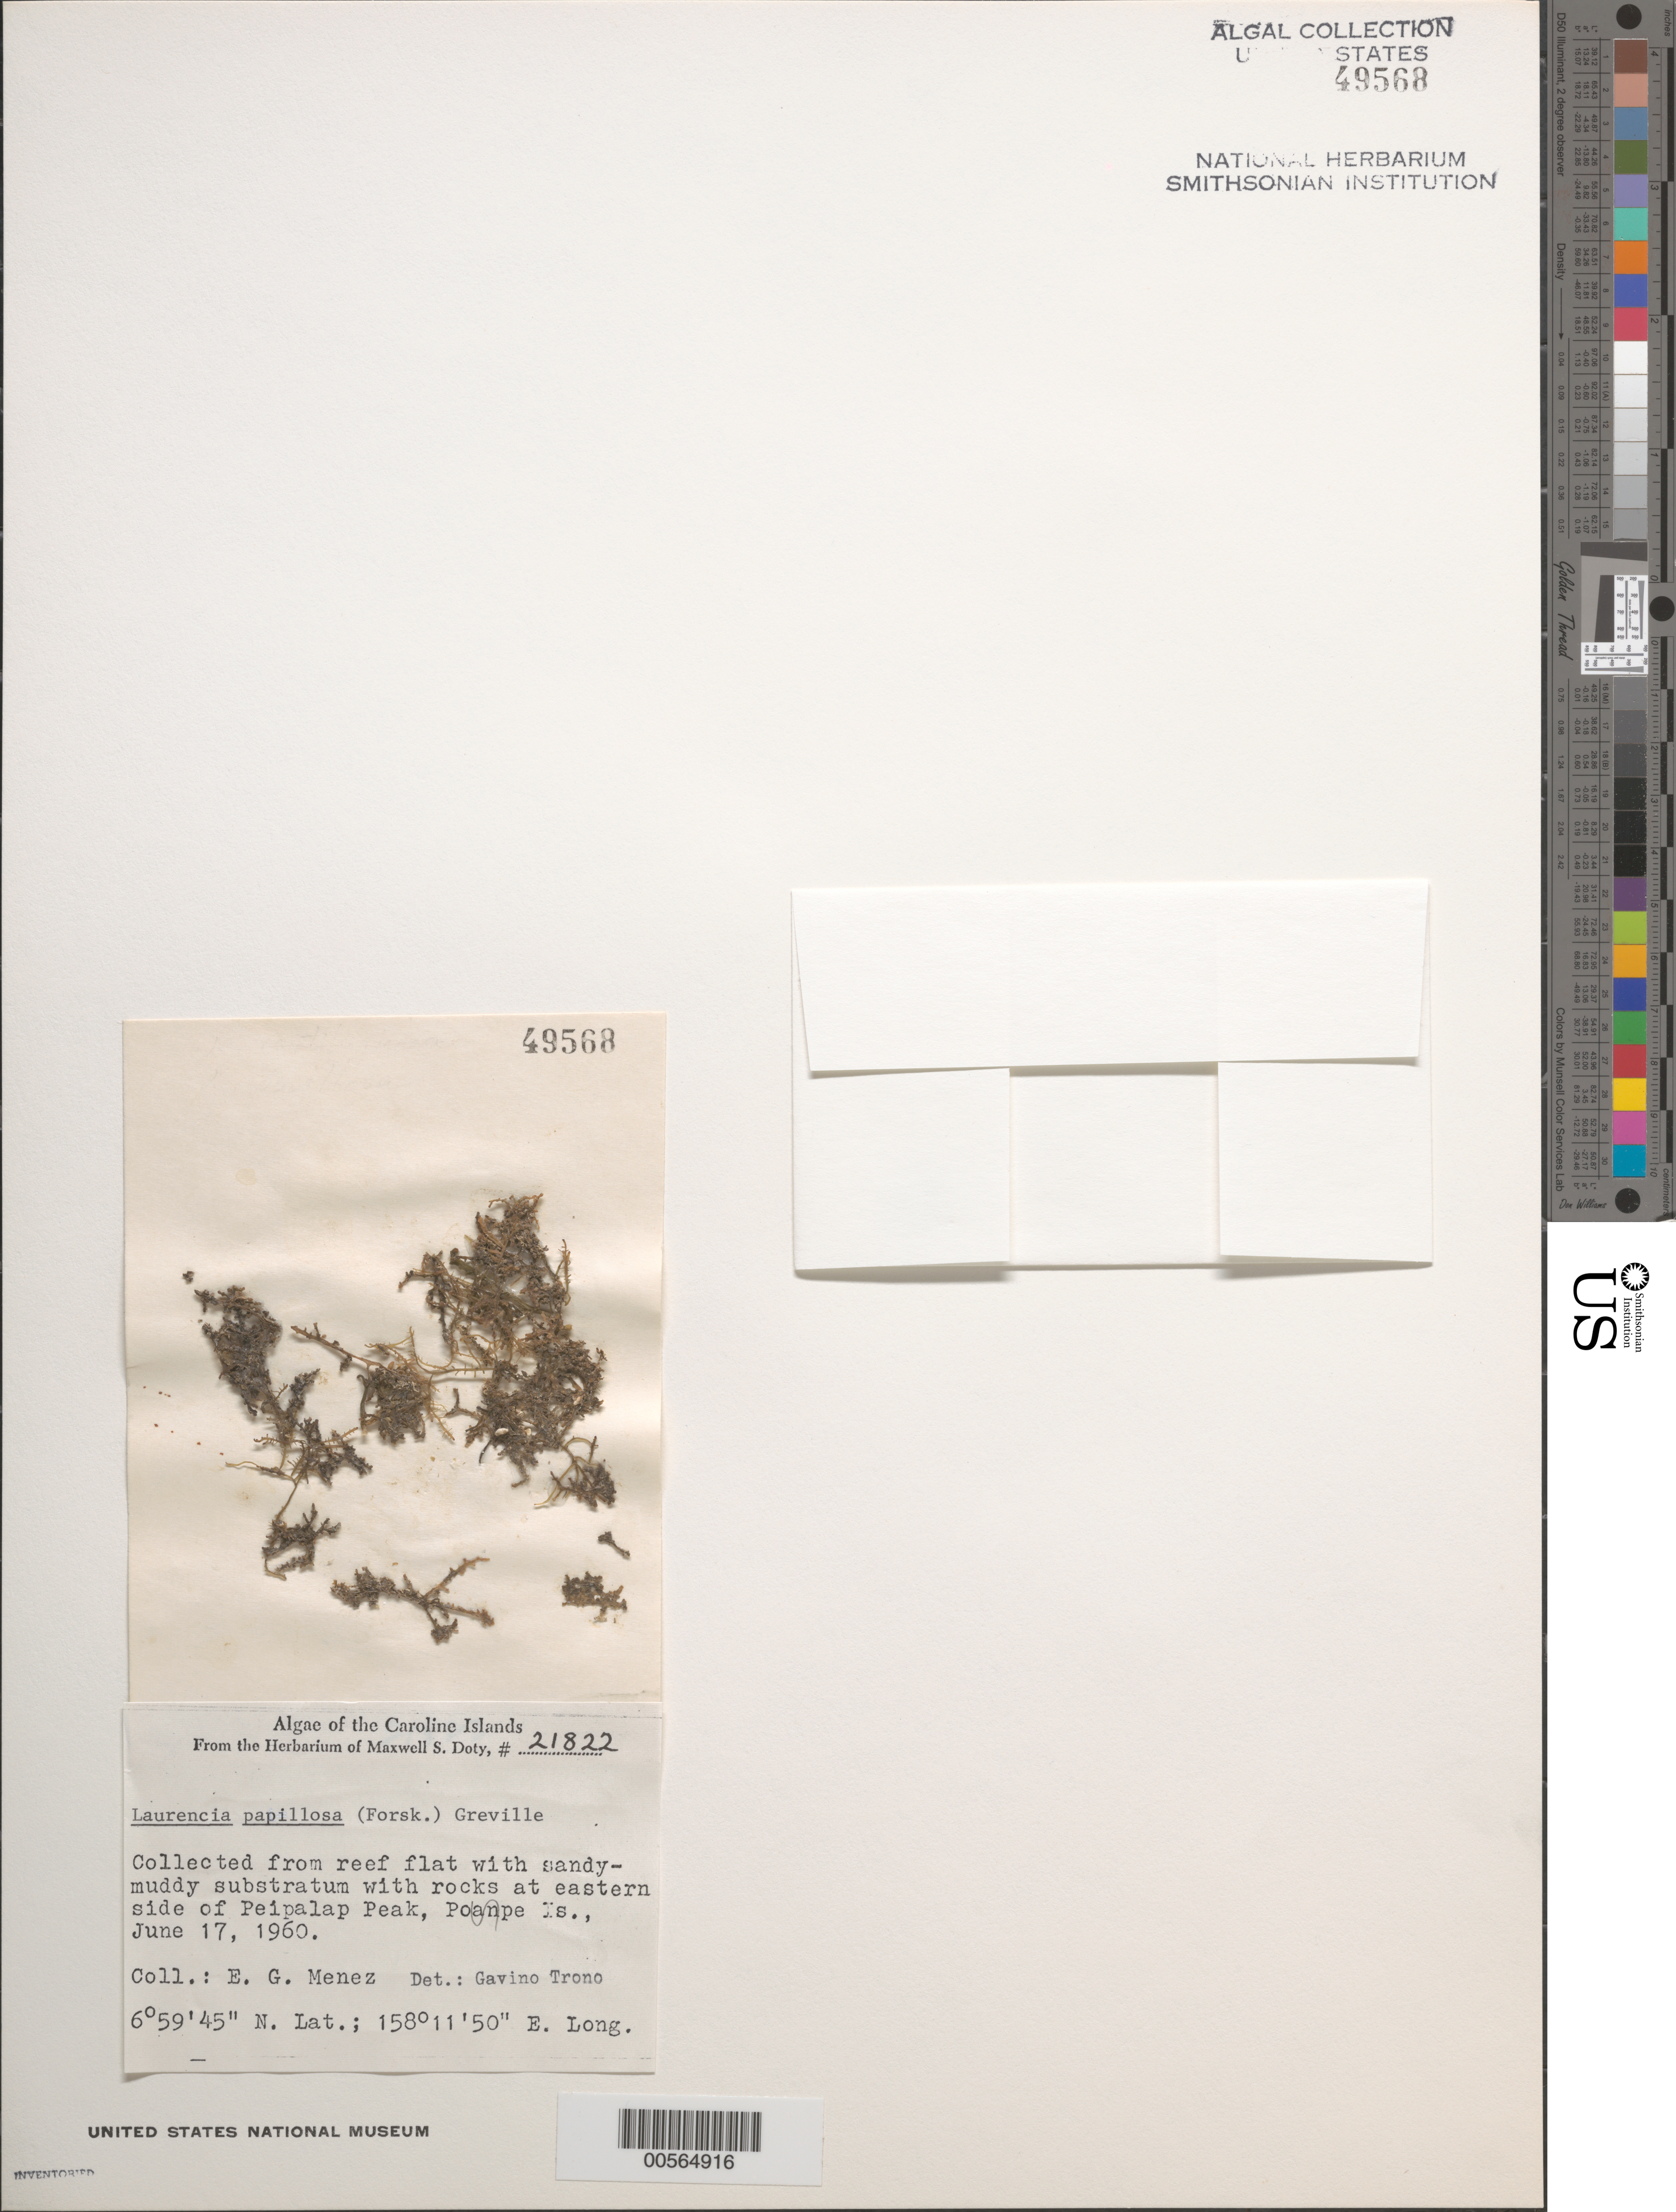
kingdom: Plantae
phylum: Rhodophyta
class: Florideophyceae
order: Ceramiales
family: Rhodomelaceae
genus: Palisada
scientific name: Palisada perforata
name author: (Bory) K.W. Nam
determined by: Algae name updating Project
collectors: Meñez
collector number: MSD 21822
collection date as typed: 17 Jun 1960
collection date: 1960-06-17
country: Micronesia, Federated States of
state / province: Pohnpei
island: Pohnpei [Ponape]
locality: Peipalap Peak, east side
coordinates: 6 59' 45" N, 158 11' 50" E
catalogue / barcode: US 49568